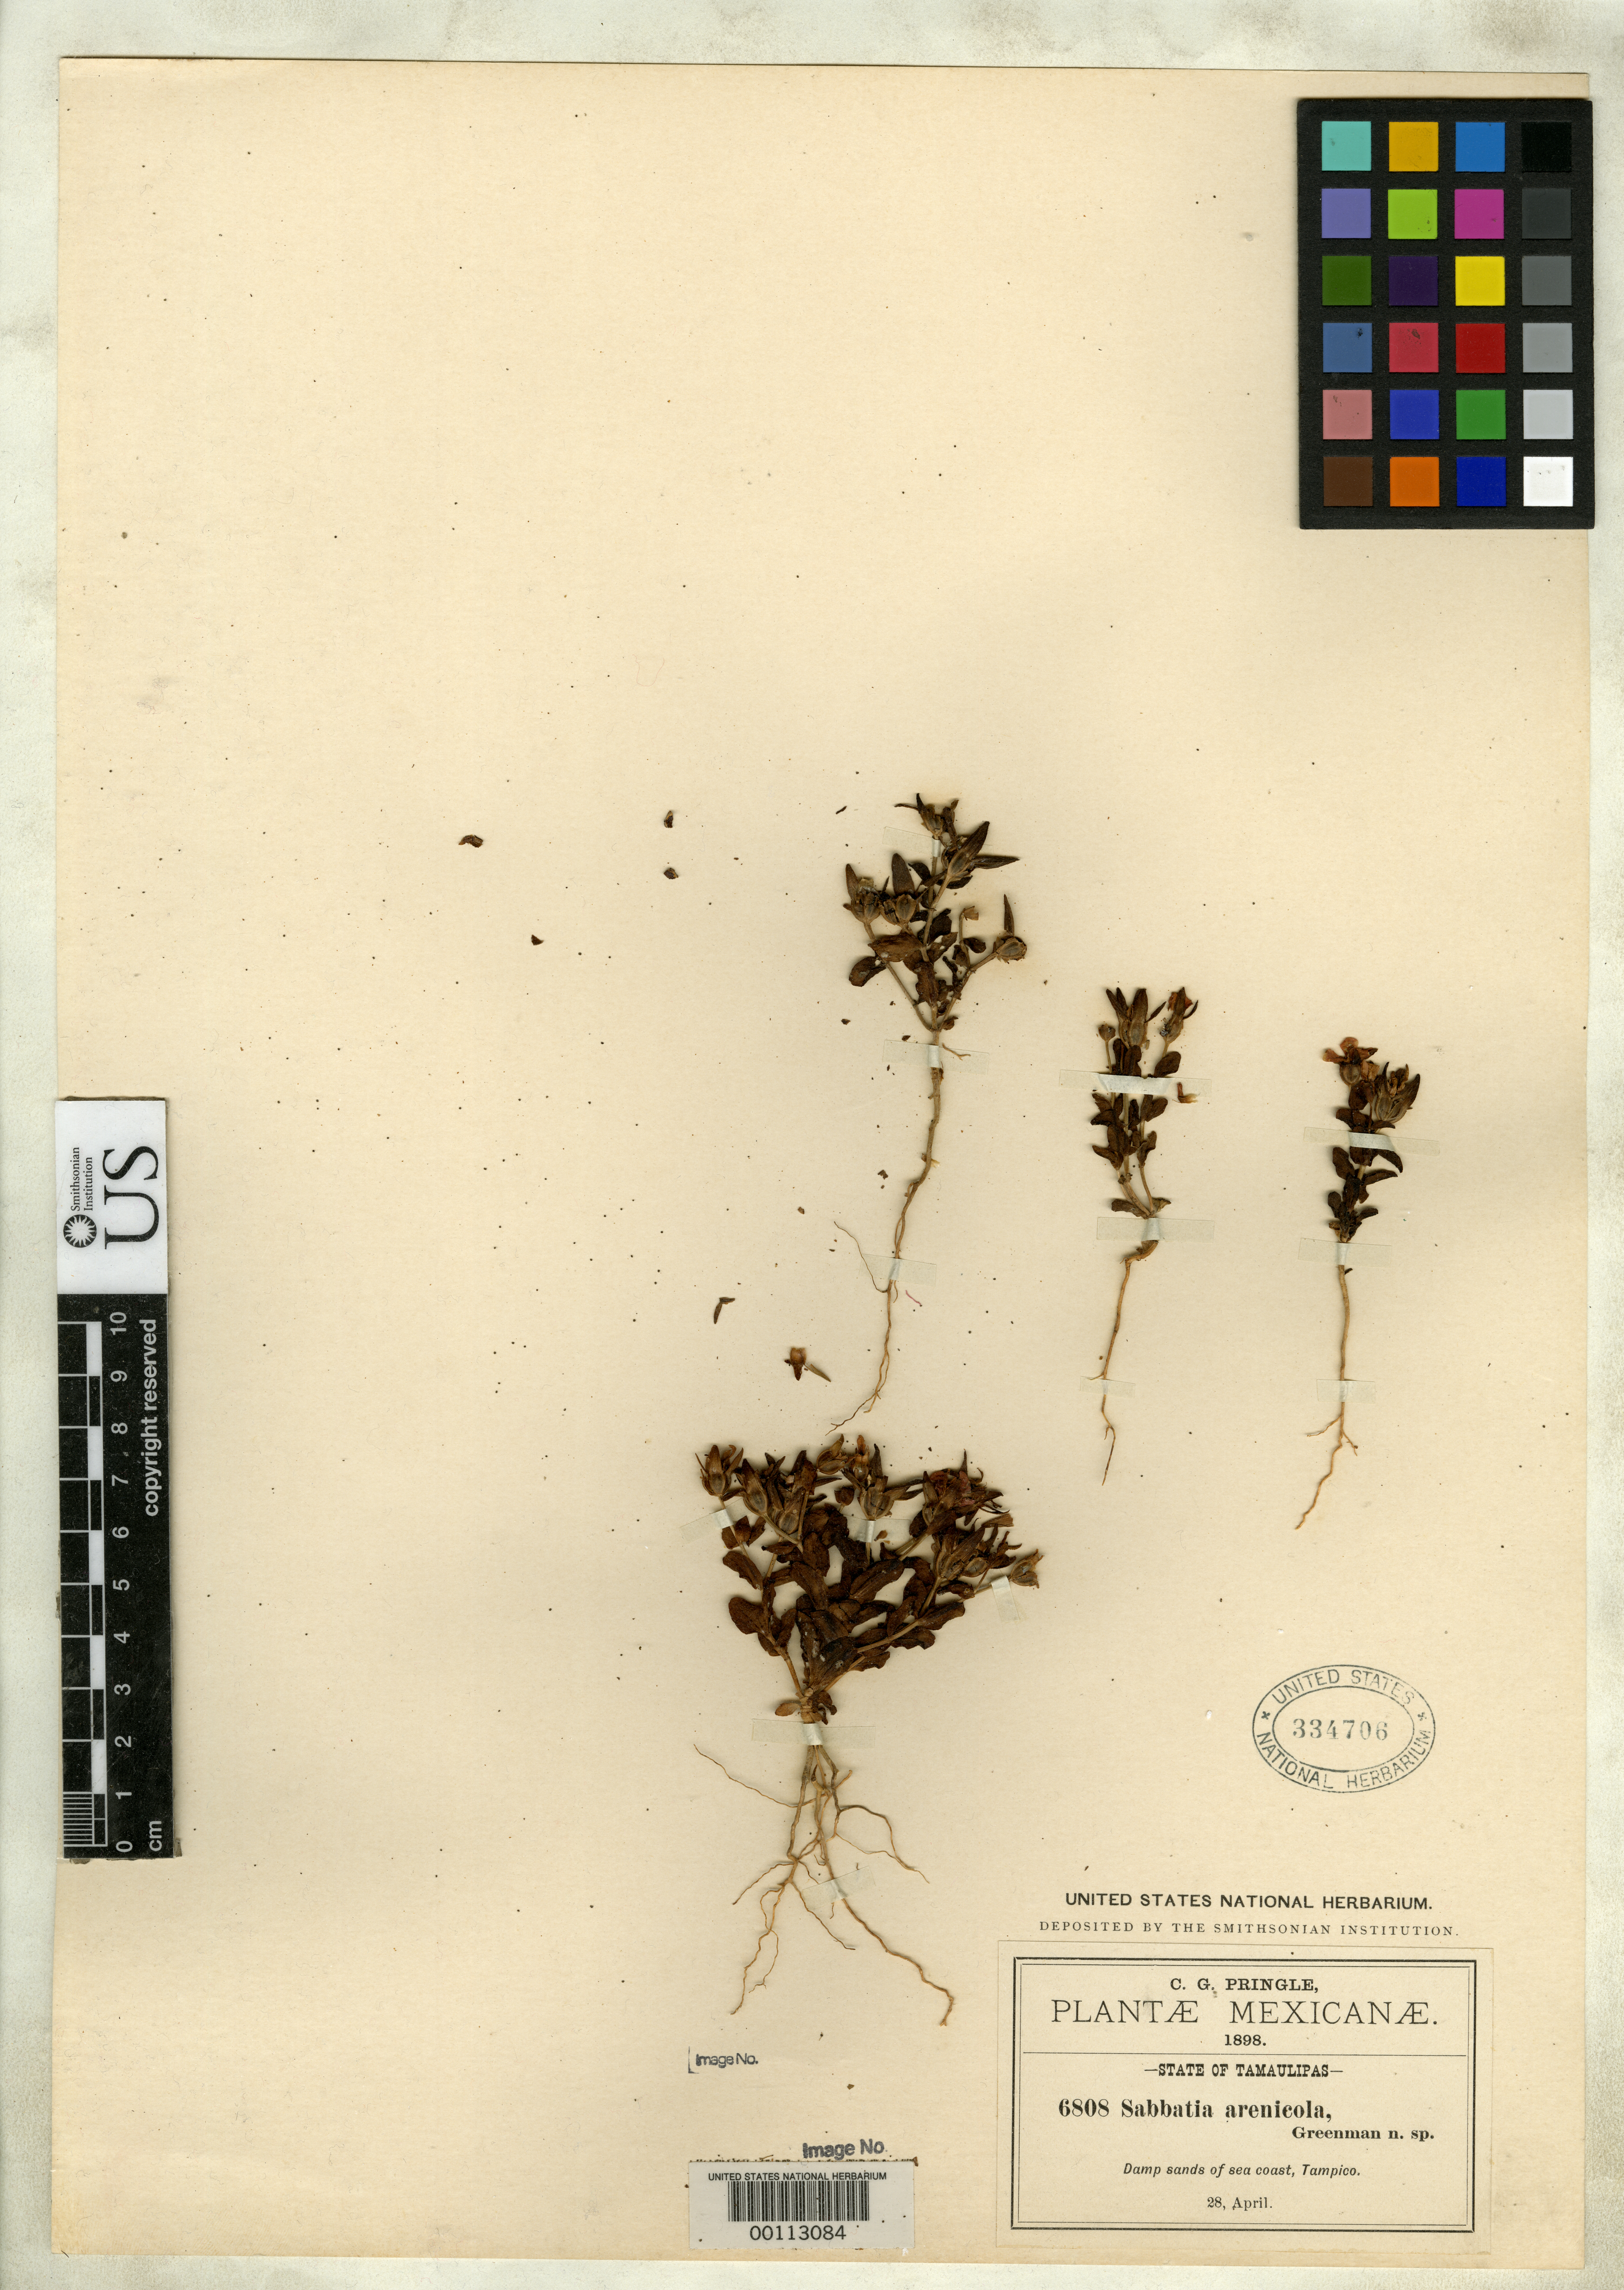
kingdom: Plantae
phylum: Tracheophyta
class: Magnoliopsida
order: Gentianales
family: Gentianaceae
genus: Sabatia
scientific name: Sabatia arenicola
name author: Greenm.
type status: Isotype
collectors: C. G. Pringle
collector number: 6808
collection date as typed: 28 Apr 1898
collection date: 1898-04-28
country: Mexico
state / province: Tamaulipas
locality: Near Tampico.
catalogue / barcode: US 334706